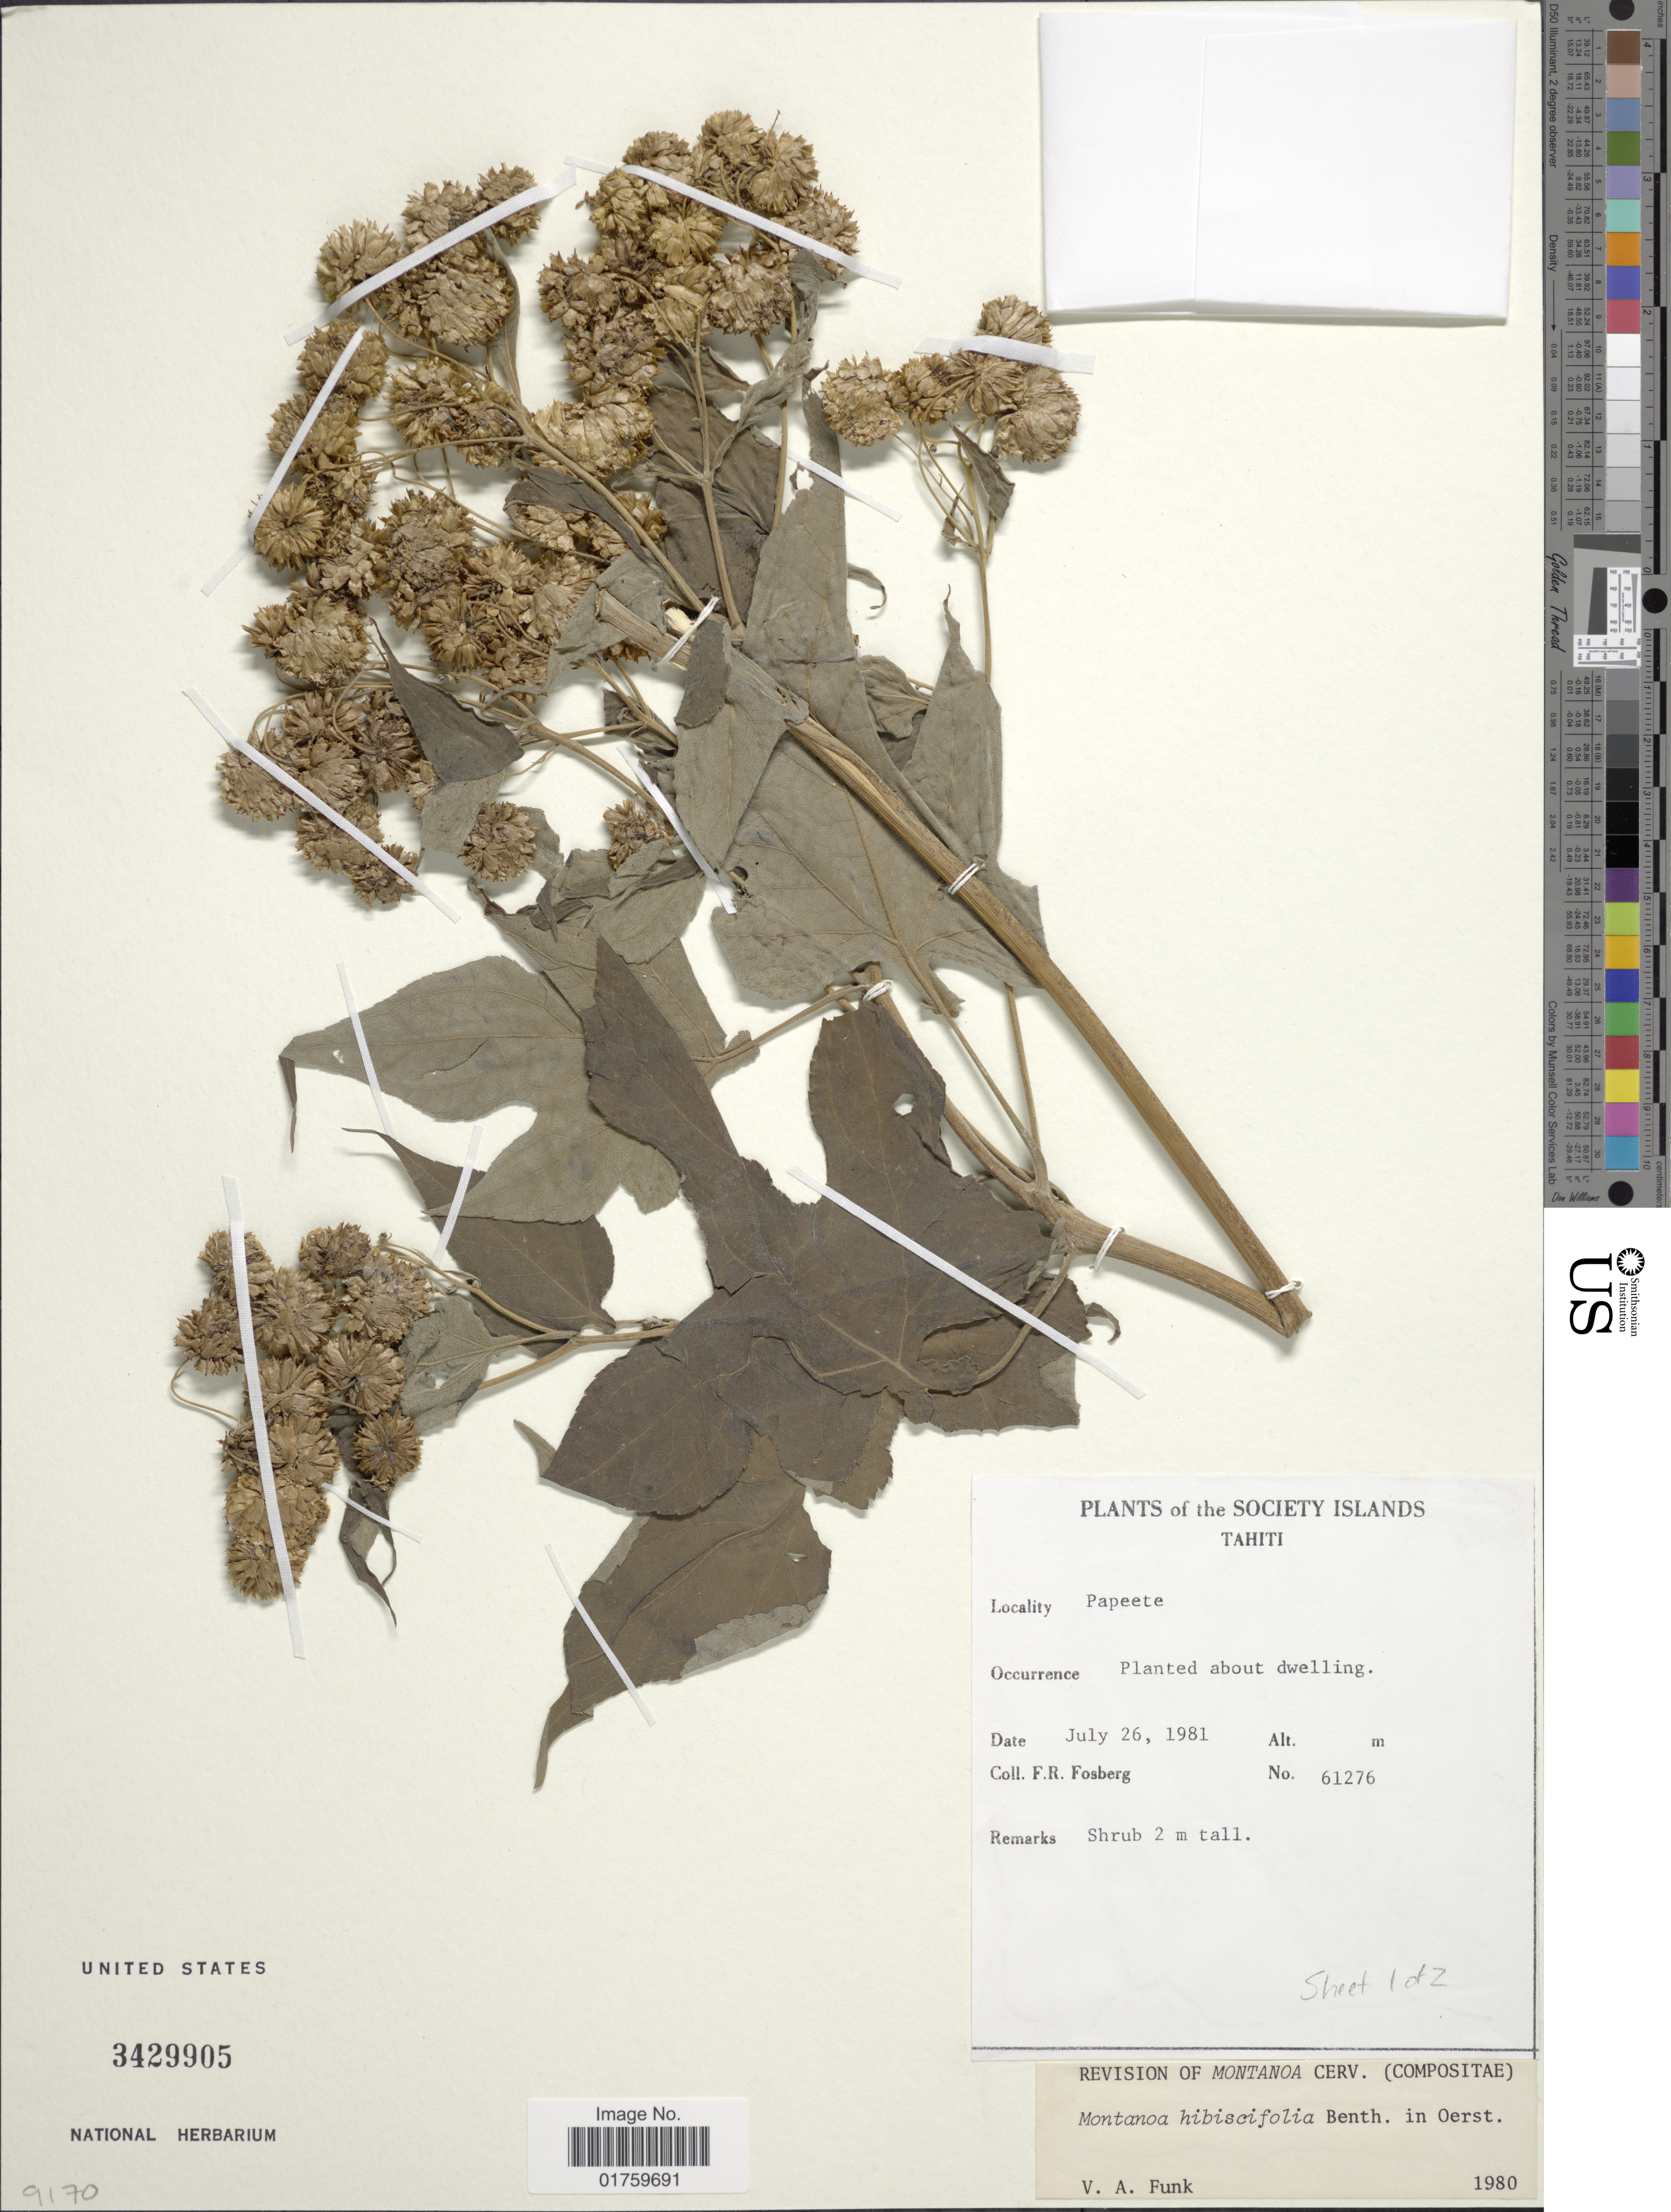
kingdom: Plantae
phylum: Tracheophyta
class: Magnoliopsida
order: Asterales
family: Asteraceae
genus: Montanoa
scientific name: Montanoa hibiscifolia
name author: Benth.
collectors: F. R. Fosberg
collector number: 61276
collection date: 1981-07-26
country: French Polynesia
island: Tahiti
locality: Society Islands, Papeete, Tahiti, planted about dwelling.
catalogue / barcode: US 3429905